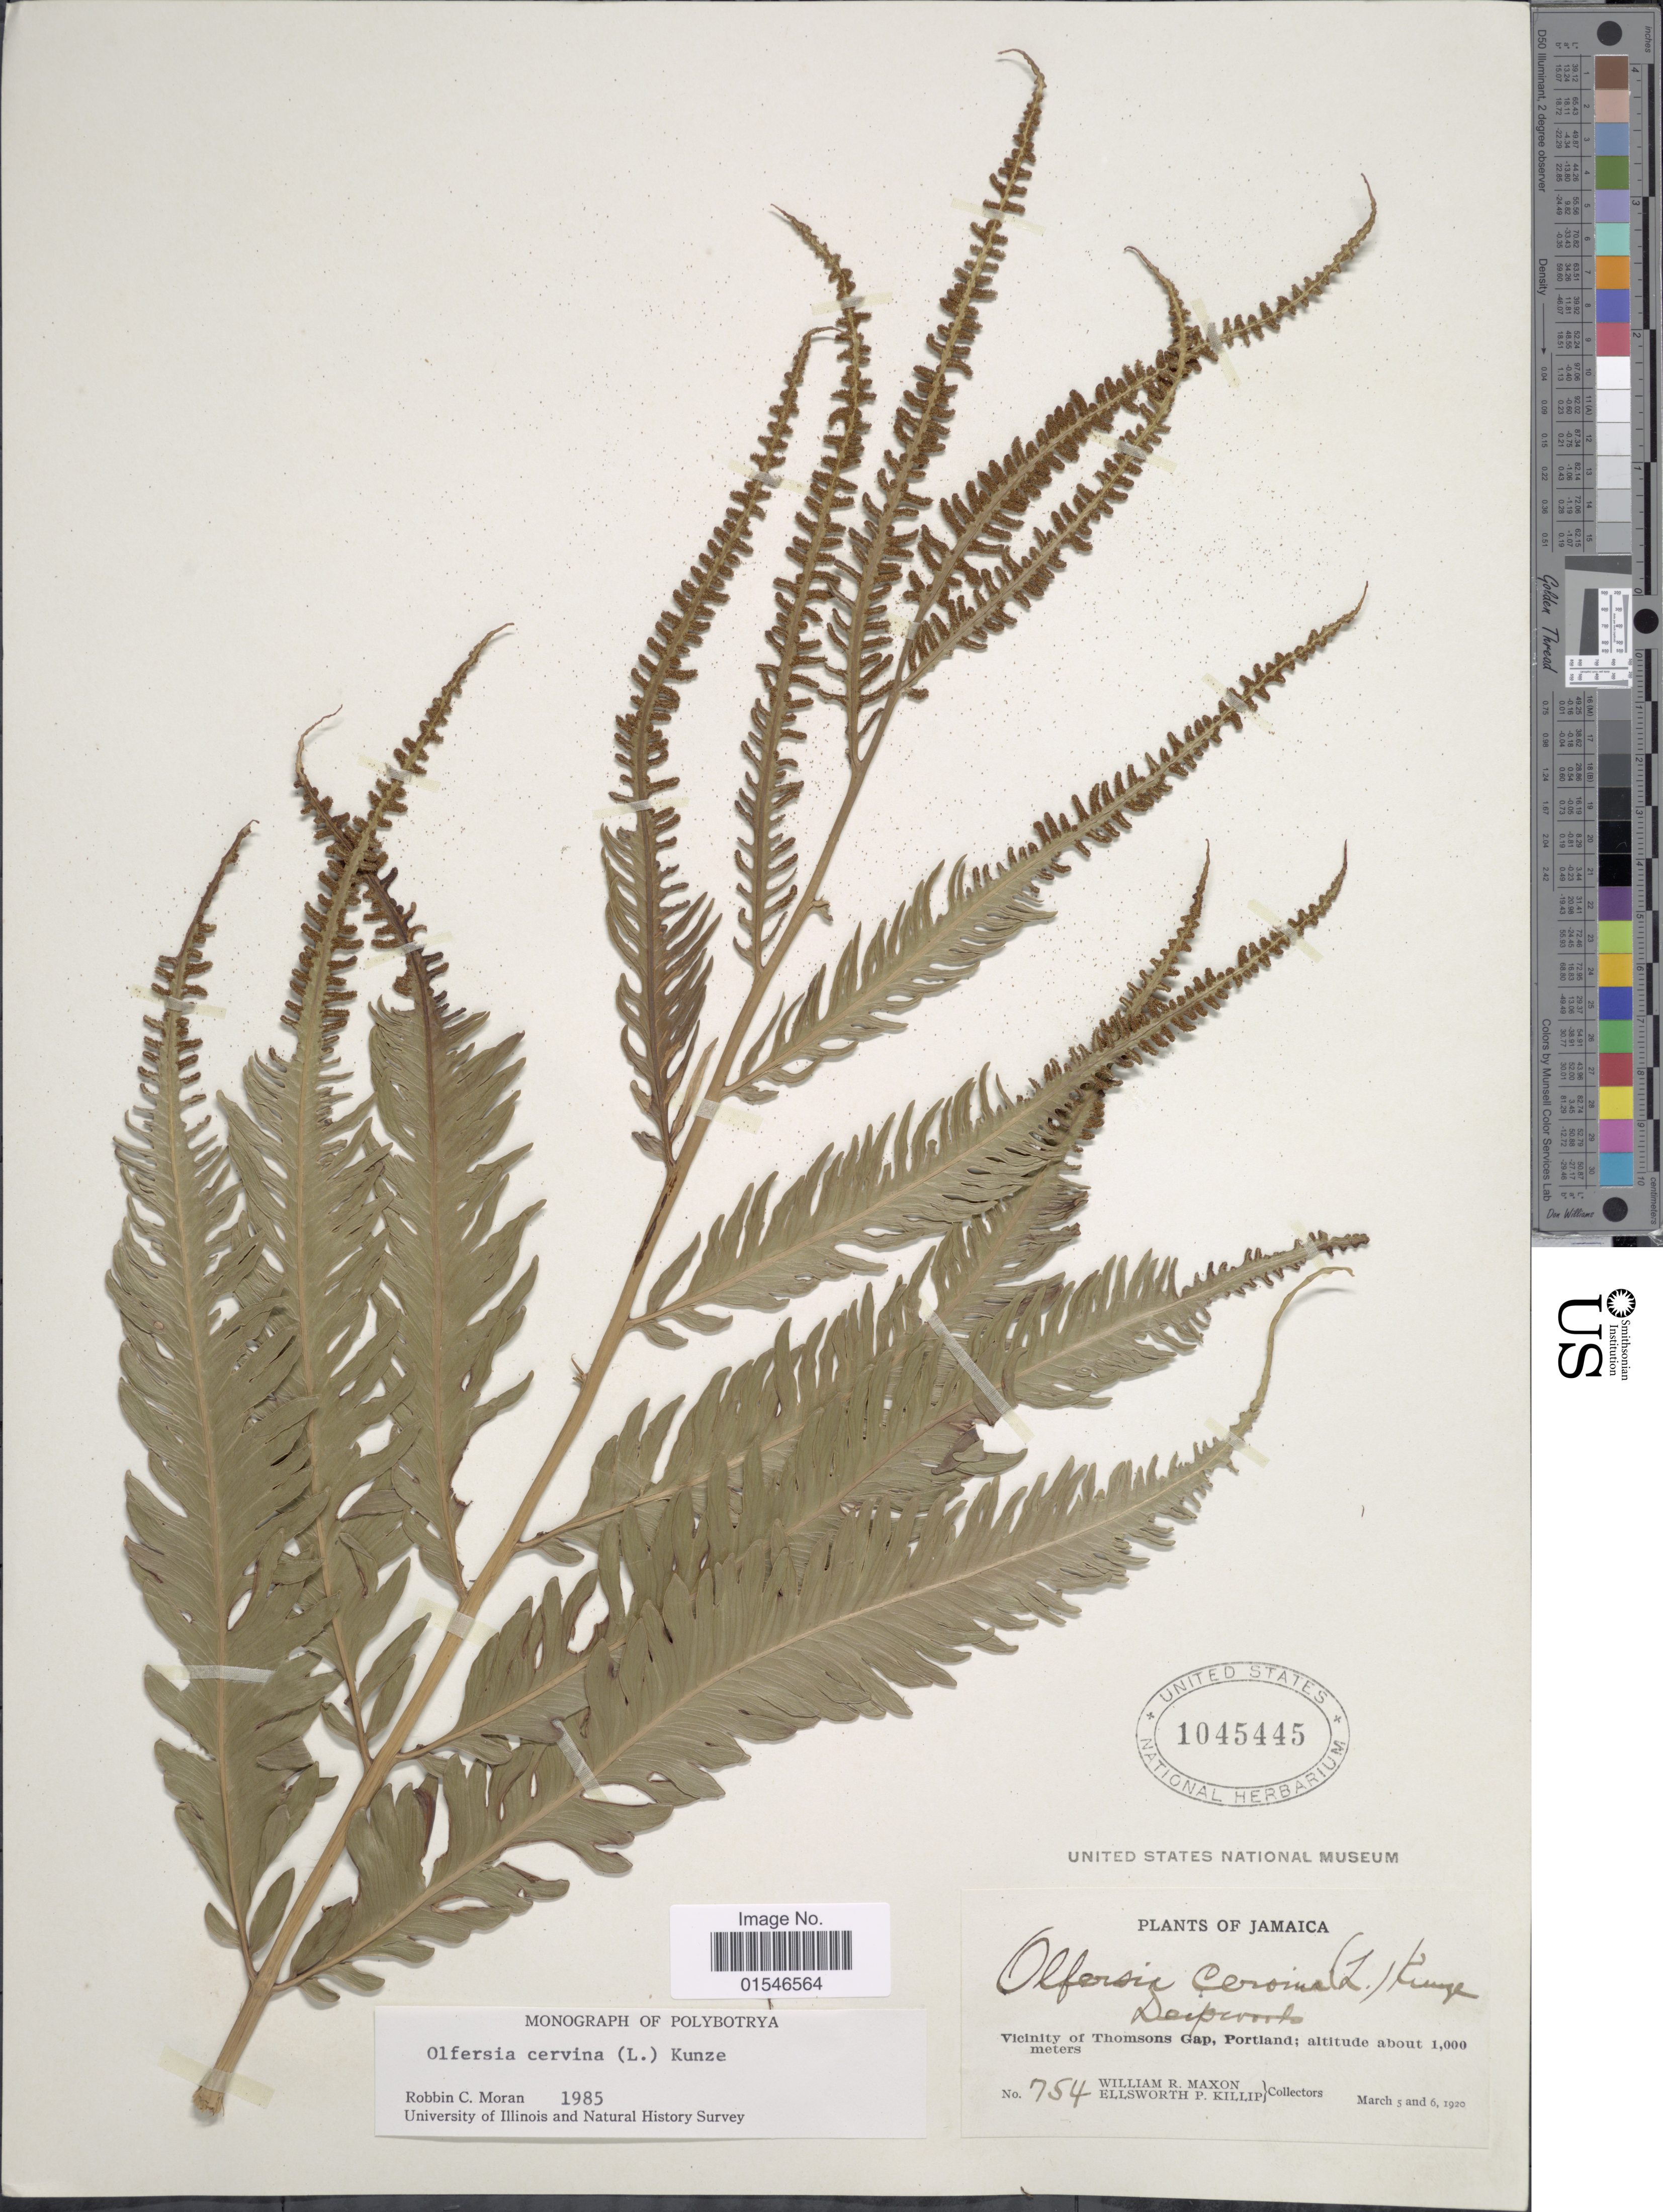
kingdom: Plantae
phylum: Tracheophyta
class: Polypodiopsida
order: Polypodiales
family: Dryopteridaceae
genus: Olfersia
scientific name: Olfersia cervina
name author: (L.) Kunze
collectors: W. R. Maxon & E. P. Killip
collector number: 754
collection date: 1920-03-05/1920-03-06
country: Jamaica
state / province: Portland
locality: Vicinity of Thomsons Gap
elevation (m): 1000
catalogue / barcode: US 1045445